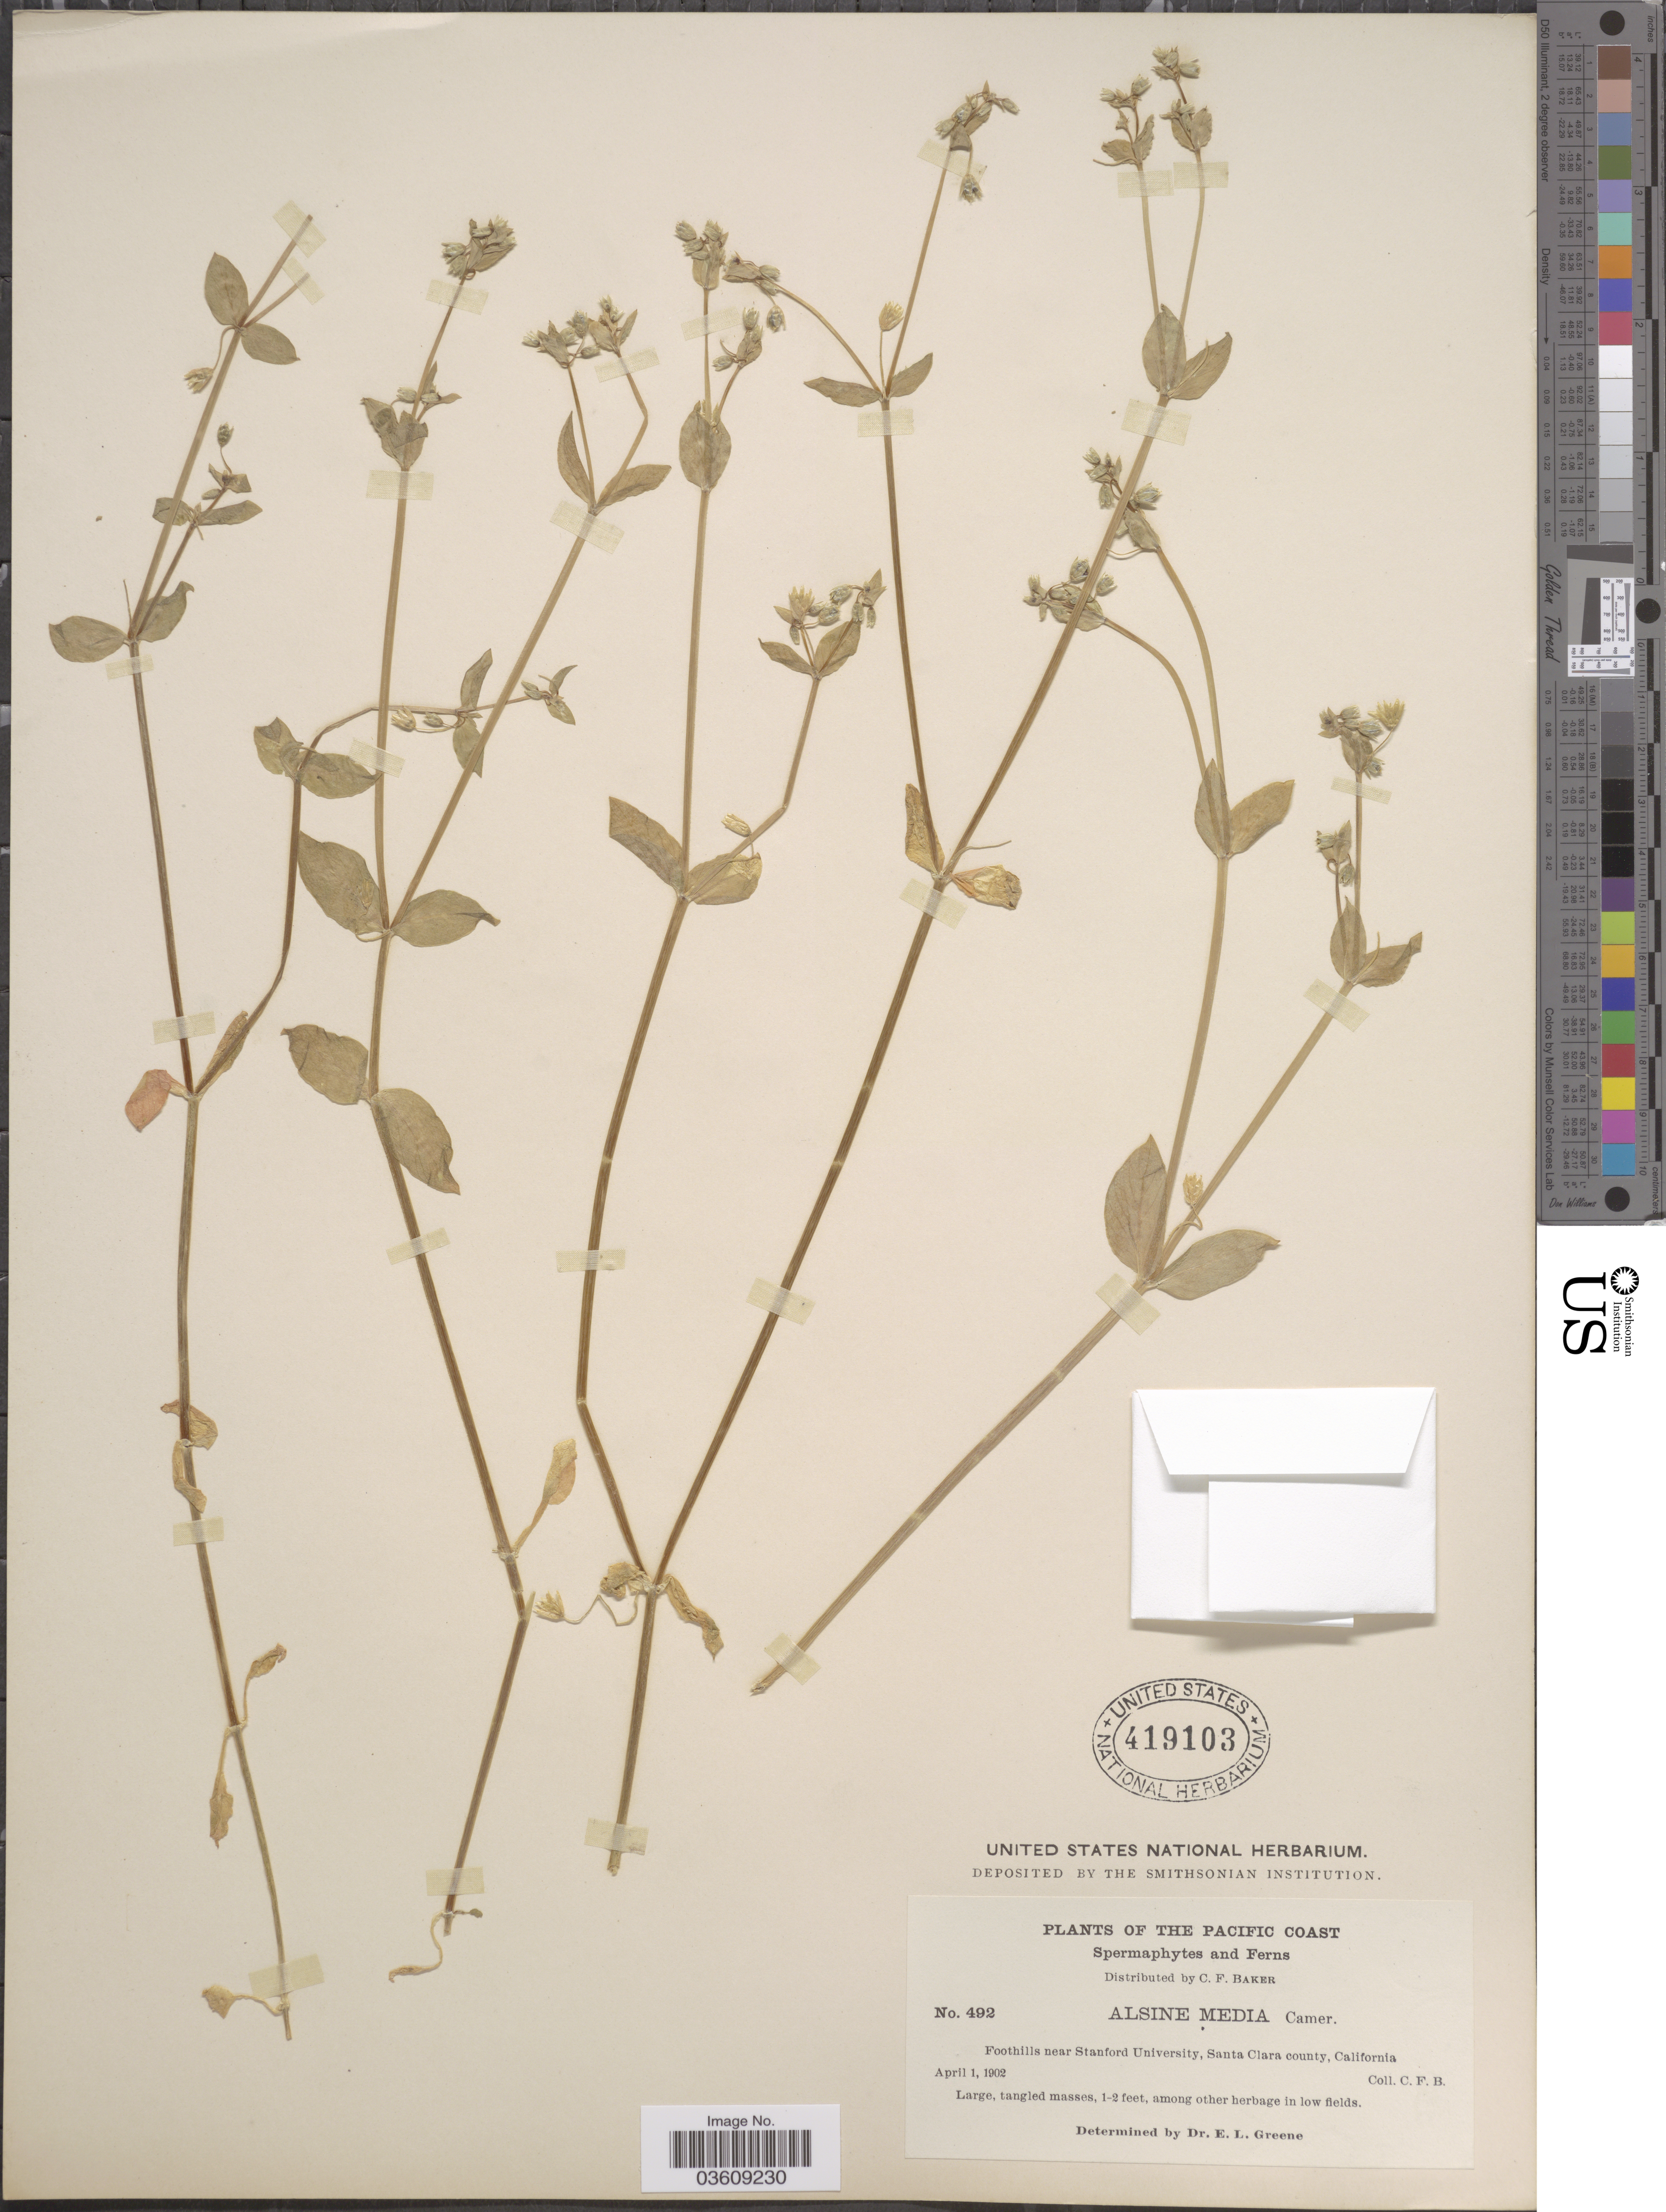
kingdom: Plantae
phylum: Tracheophyta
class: Magnoliopsida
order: Caryophyllales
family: Caryophyllaceae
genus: Stellaria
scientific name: Stellaria media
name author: (L.) Vill.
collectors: C. F. Baker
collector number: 492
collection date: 1902-04-01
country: United States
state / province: California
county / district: Santa Clara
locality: The Pacific Coast. Foothills near Stanford University, Santa Clara county.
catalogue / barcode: US 419103